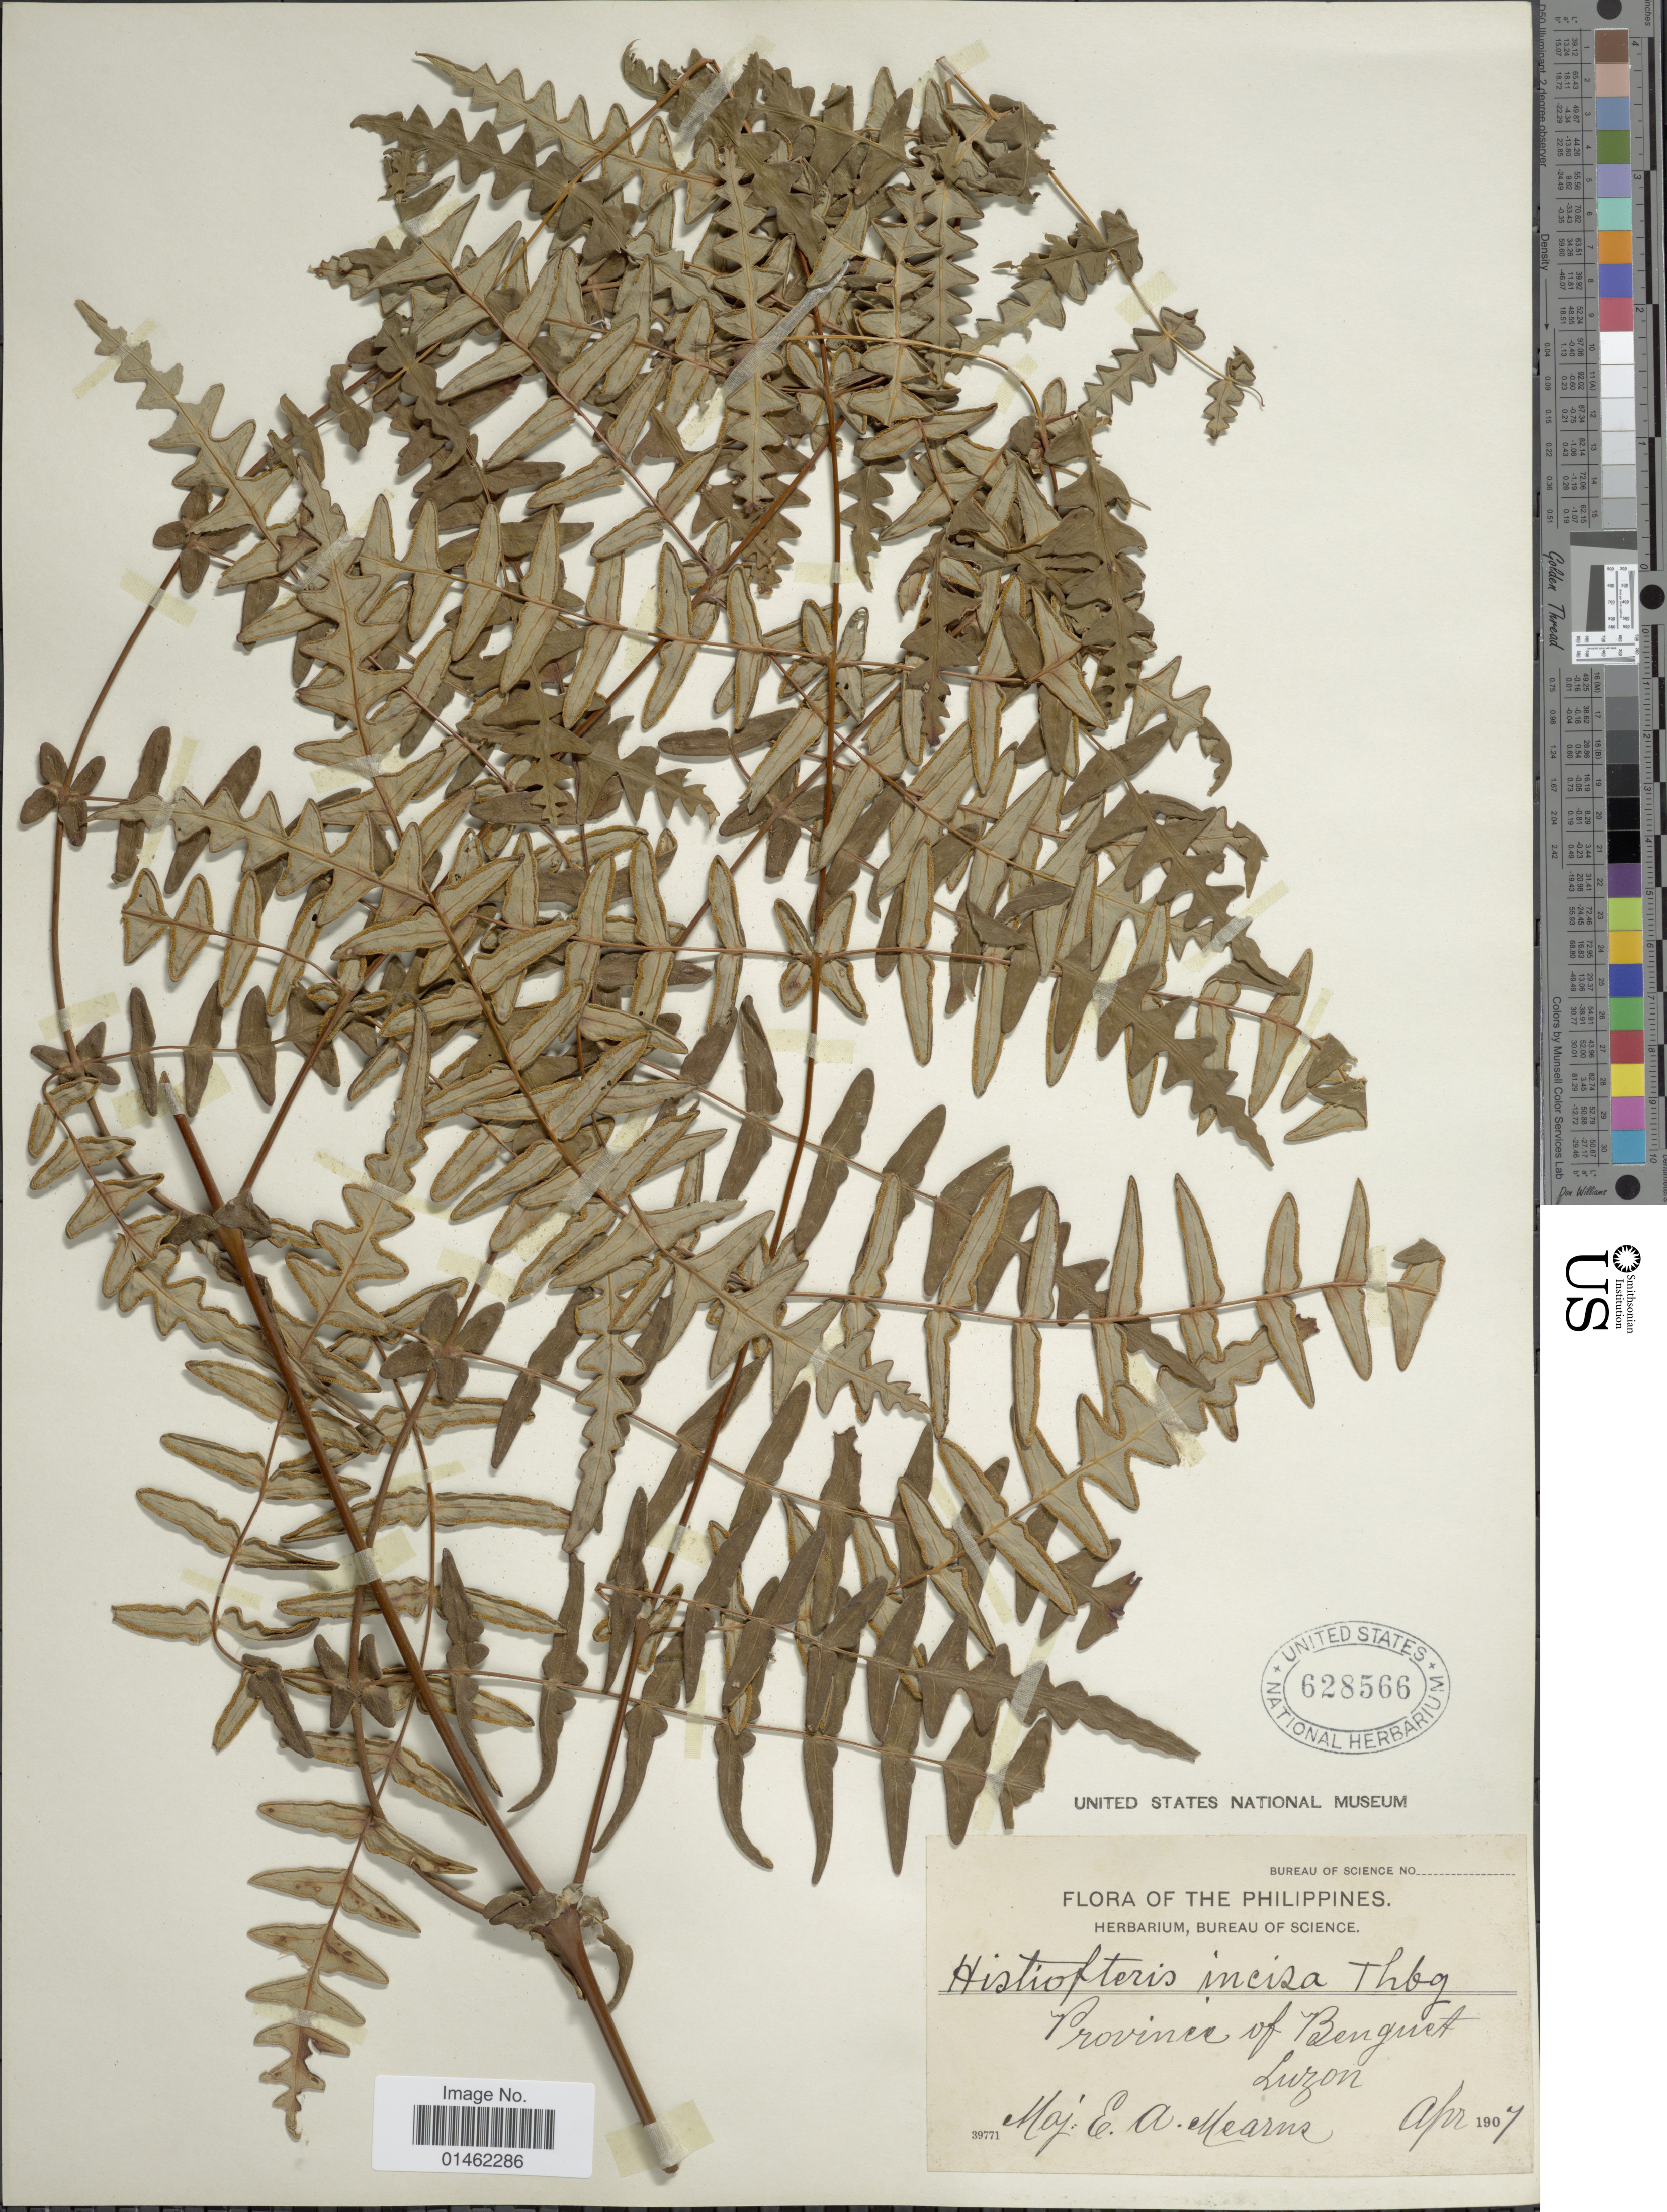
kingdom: Plantae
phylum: Tracheophyta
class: Polypodiopsida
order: Polypodiales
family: Dennstaedtiaceae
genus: Histiopteris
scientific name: Histiopteris incisa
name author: (Thunb.) J. Sm.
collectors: E. A. Mearns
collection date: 1907-04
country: Philippines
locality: Province of Benguet Luzon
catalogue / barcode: US 628566